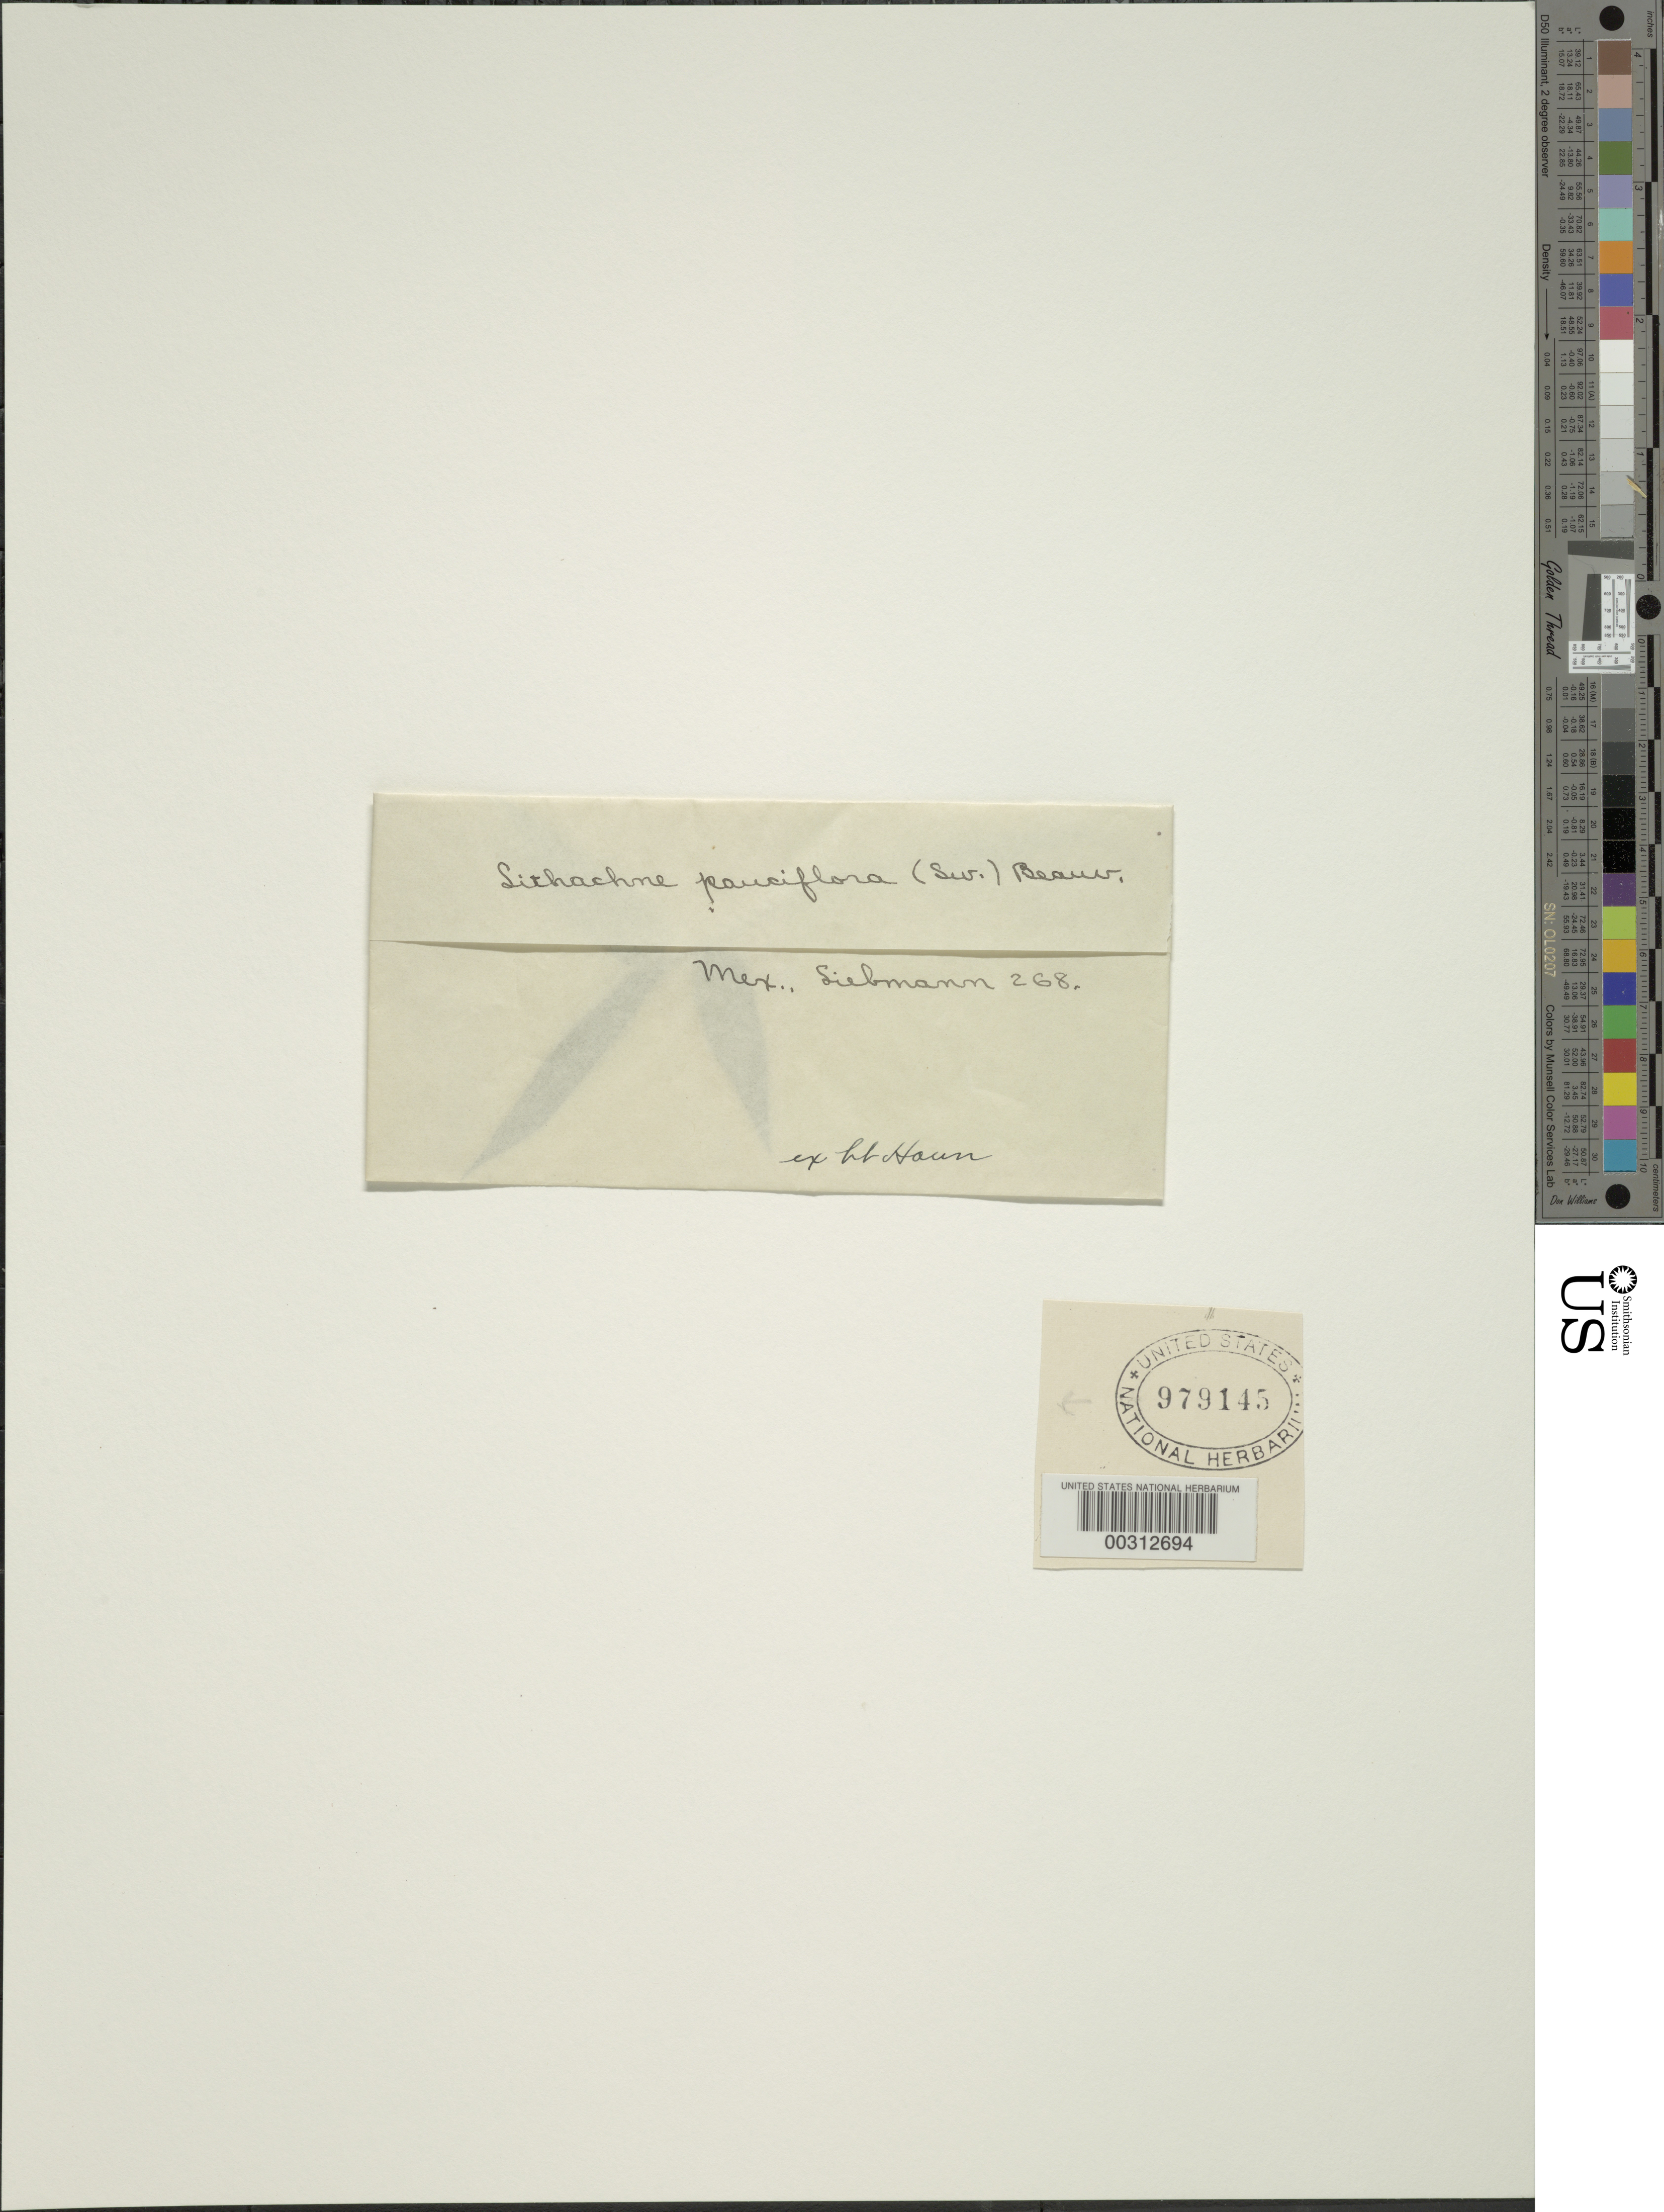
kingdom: Plantae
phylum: Tracheophyta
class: Liliopsida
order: Poales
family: Poaceae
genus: Lithachne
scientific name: Lithachne pauciflora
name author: (Sw.) P. Beauv.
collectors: F. M. Liebmann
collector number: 268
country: Mexico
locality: E of Monserrat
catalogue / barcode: US 979145